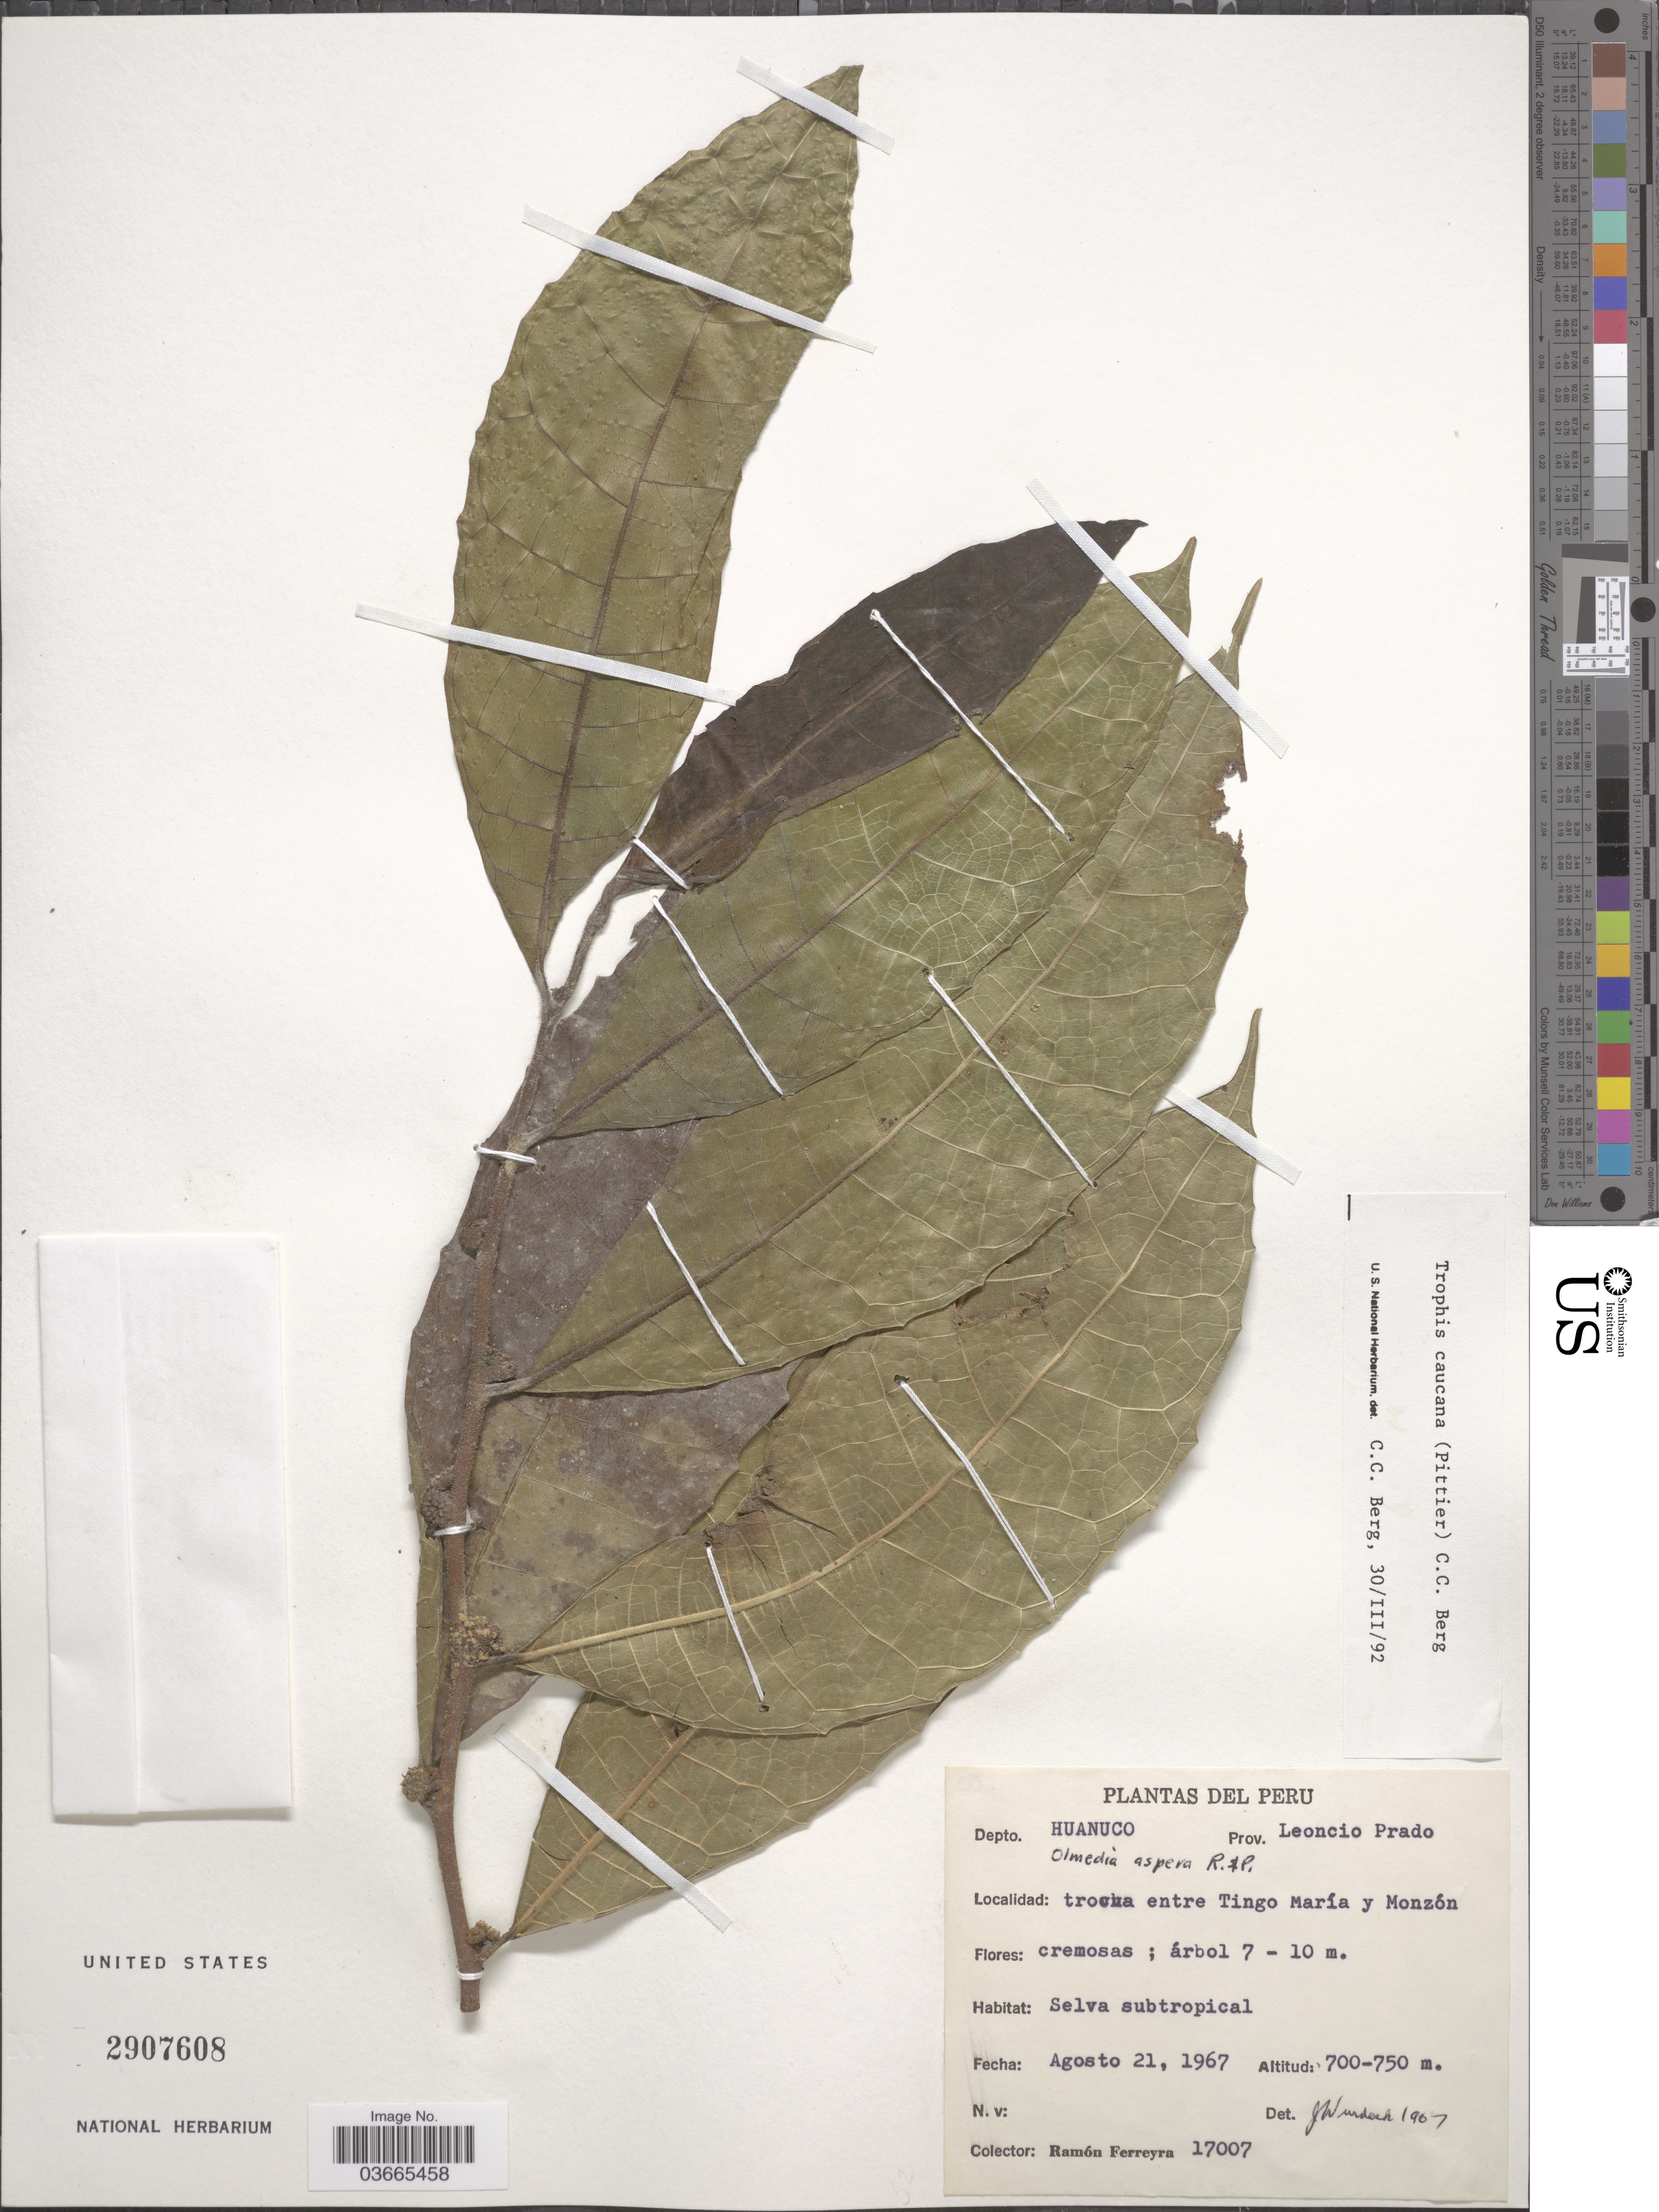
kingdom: Plantae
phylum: Tracheophyta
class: Magnoliopsida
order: Rosales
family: Moraceae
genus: Olmedia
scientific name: Olmedia aspera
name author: Ruiz & Pav.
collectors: R. A. Ferreyra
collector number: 17007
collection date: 1967-08-21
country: Peru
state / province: Huánuco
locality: Depto. Huanuco, Prov. Leoncio Prado. Trocha entre Tingo María y Monzón.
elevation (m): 700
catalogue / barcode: US 2907608